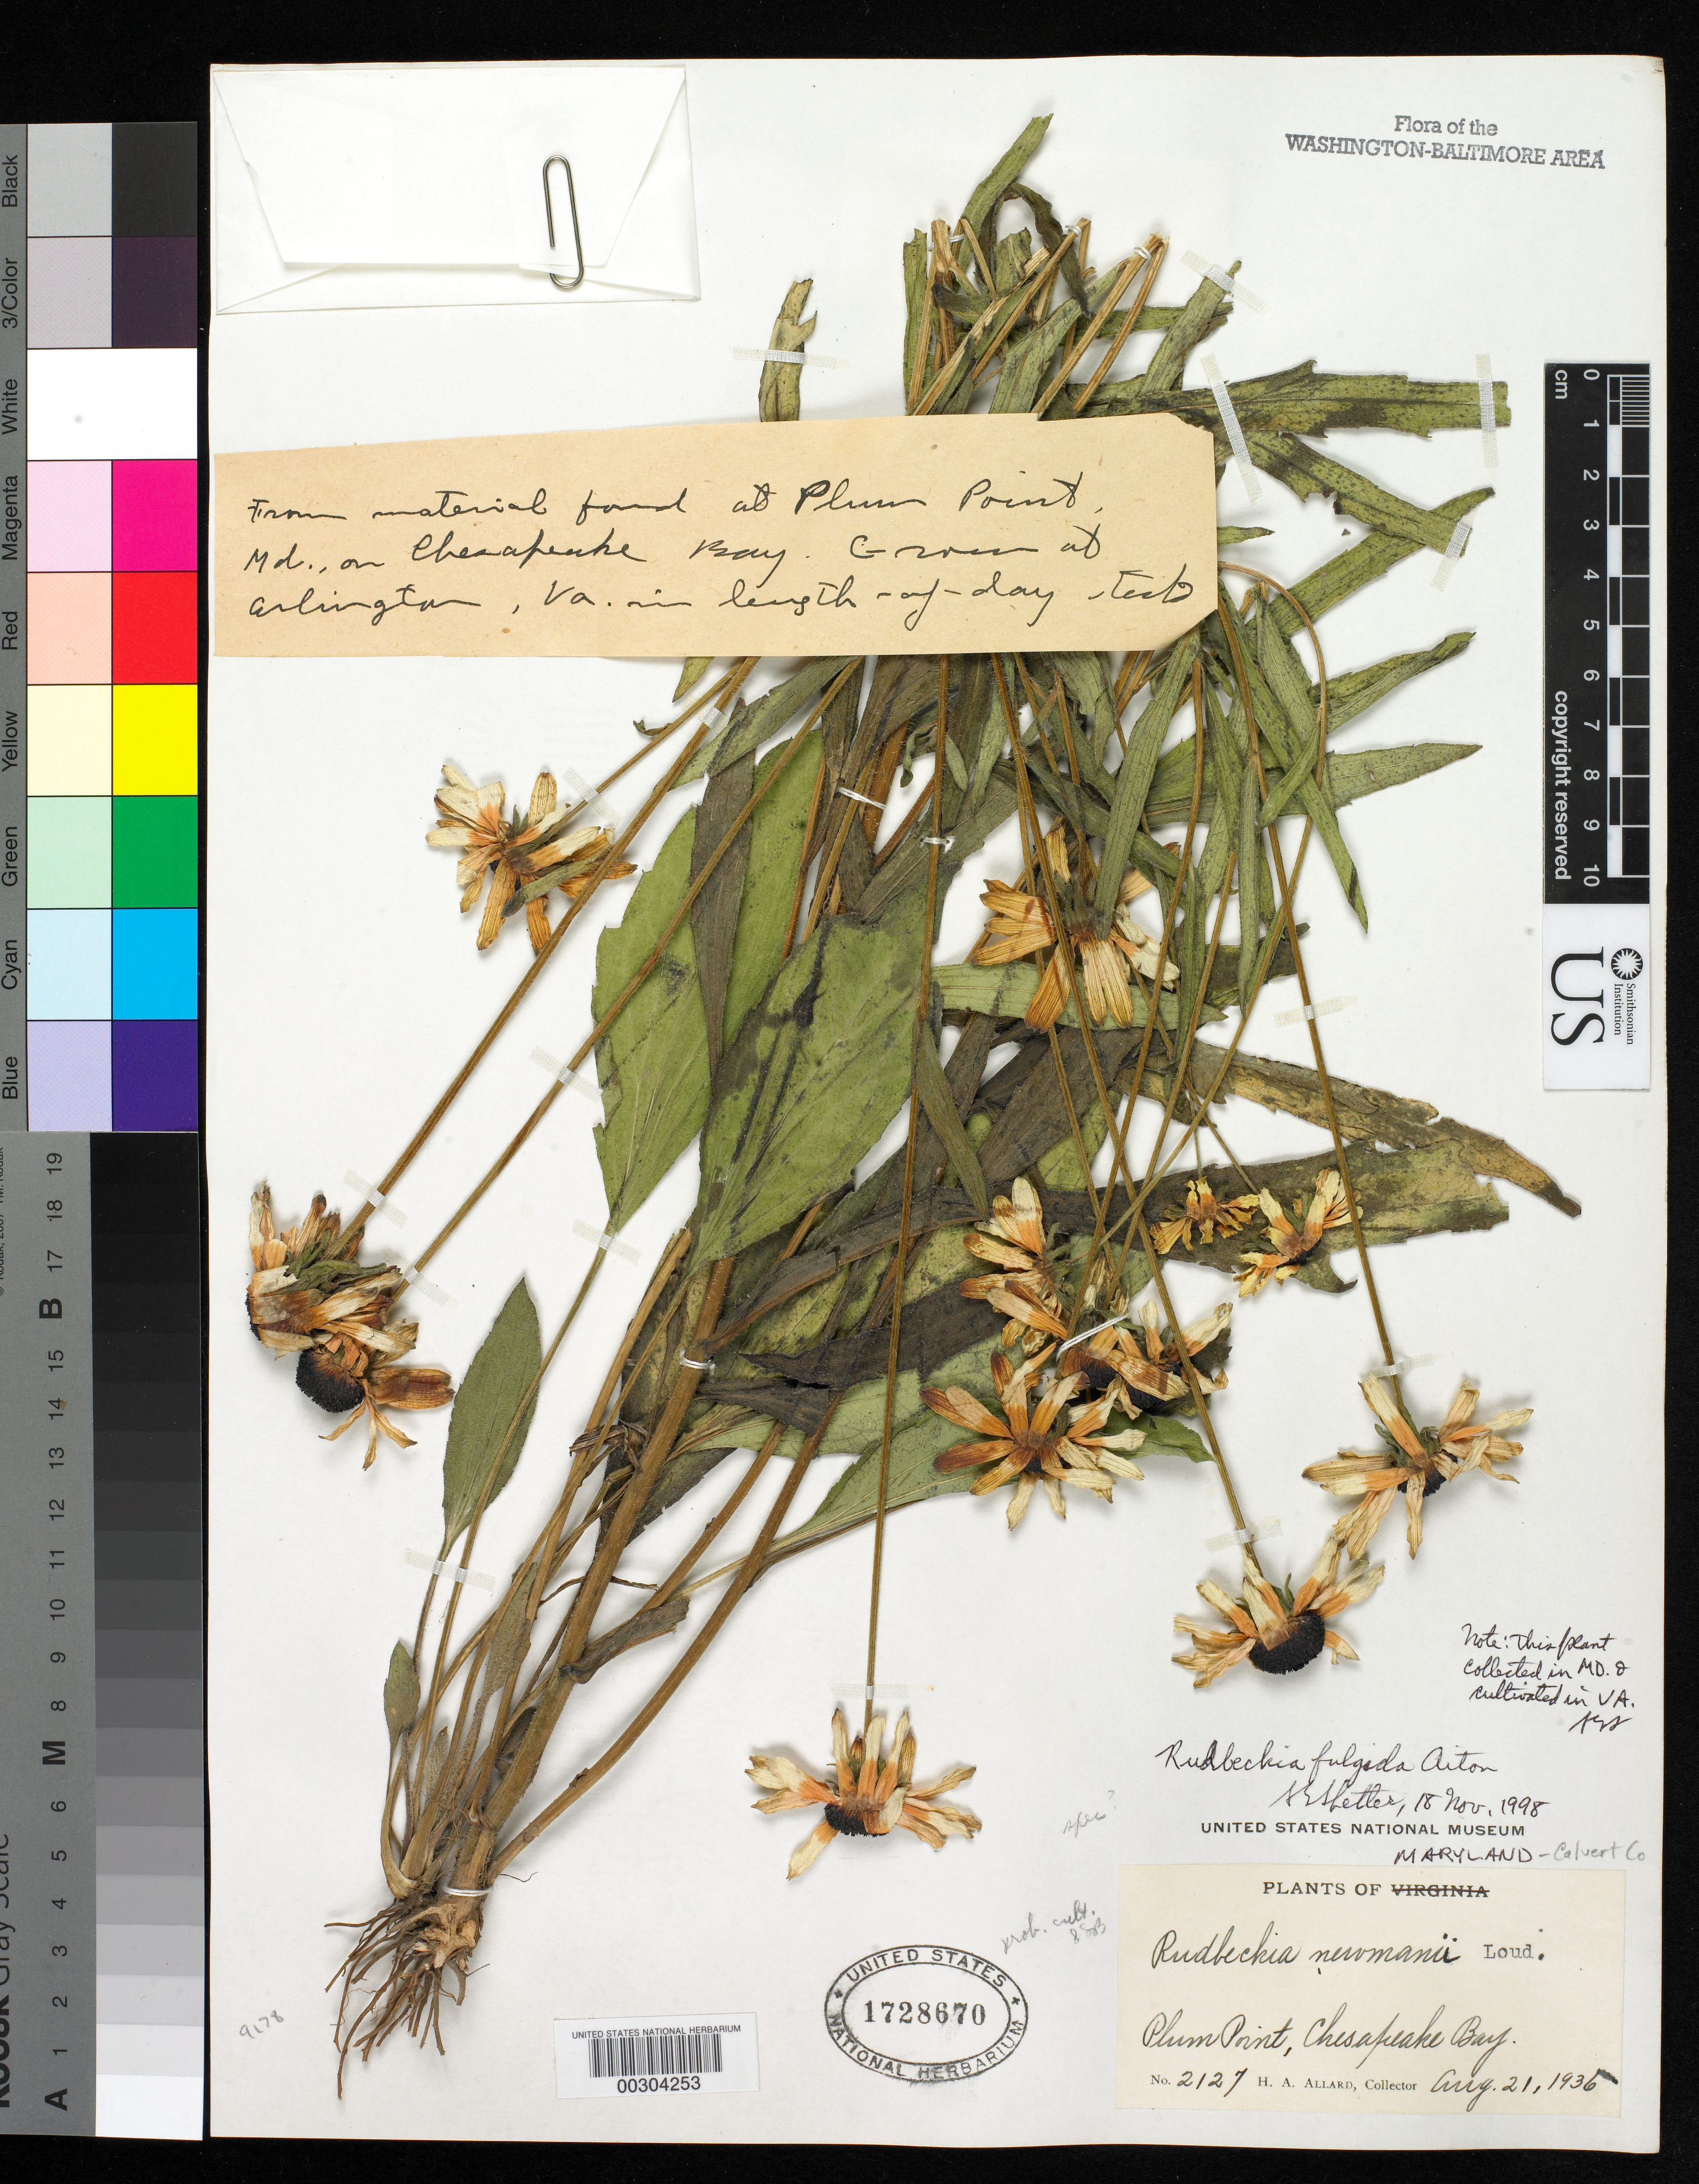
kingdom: Plantae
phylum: Tracheophyta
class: Magnoliopsida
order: Asterales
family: Asteraceae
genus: Rudbeckia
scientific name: Rudbeckia fulgida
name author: Aiton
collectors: H. A. Allard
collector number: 2127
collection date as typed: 21 Aug 1936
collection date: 1936-08-21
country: United States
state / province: Virginia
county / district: Arlington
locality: Arlington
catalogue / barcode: US 1728670